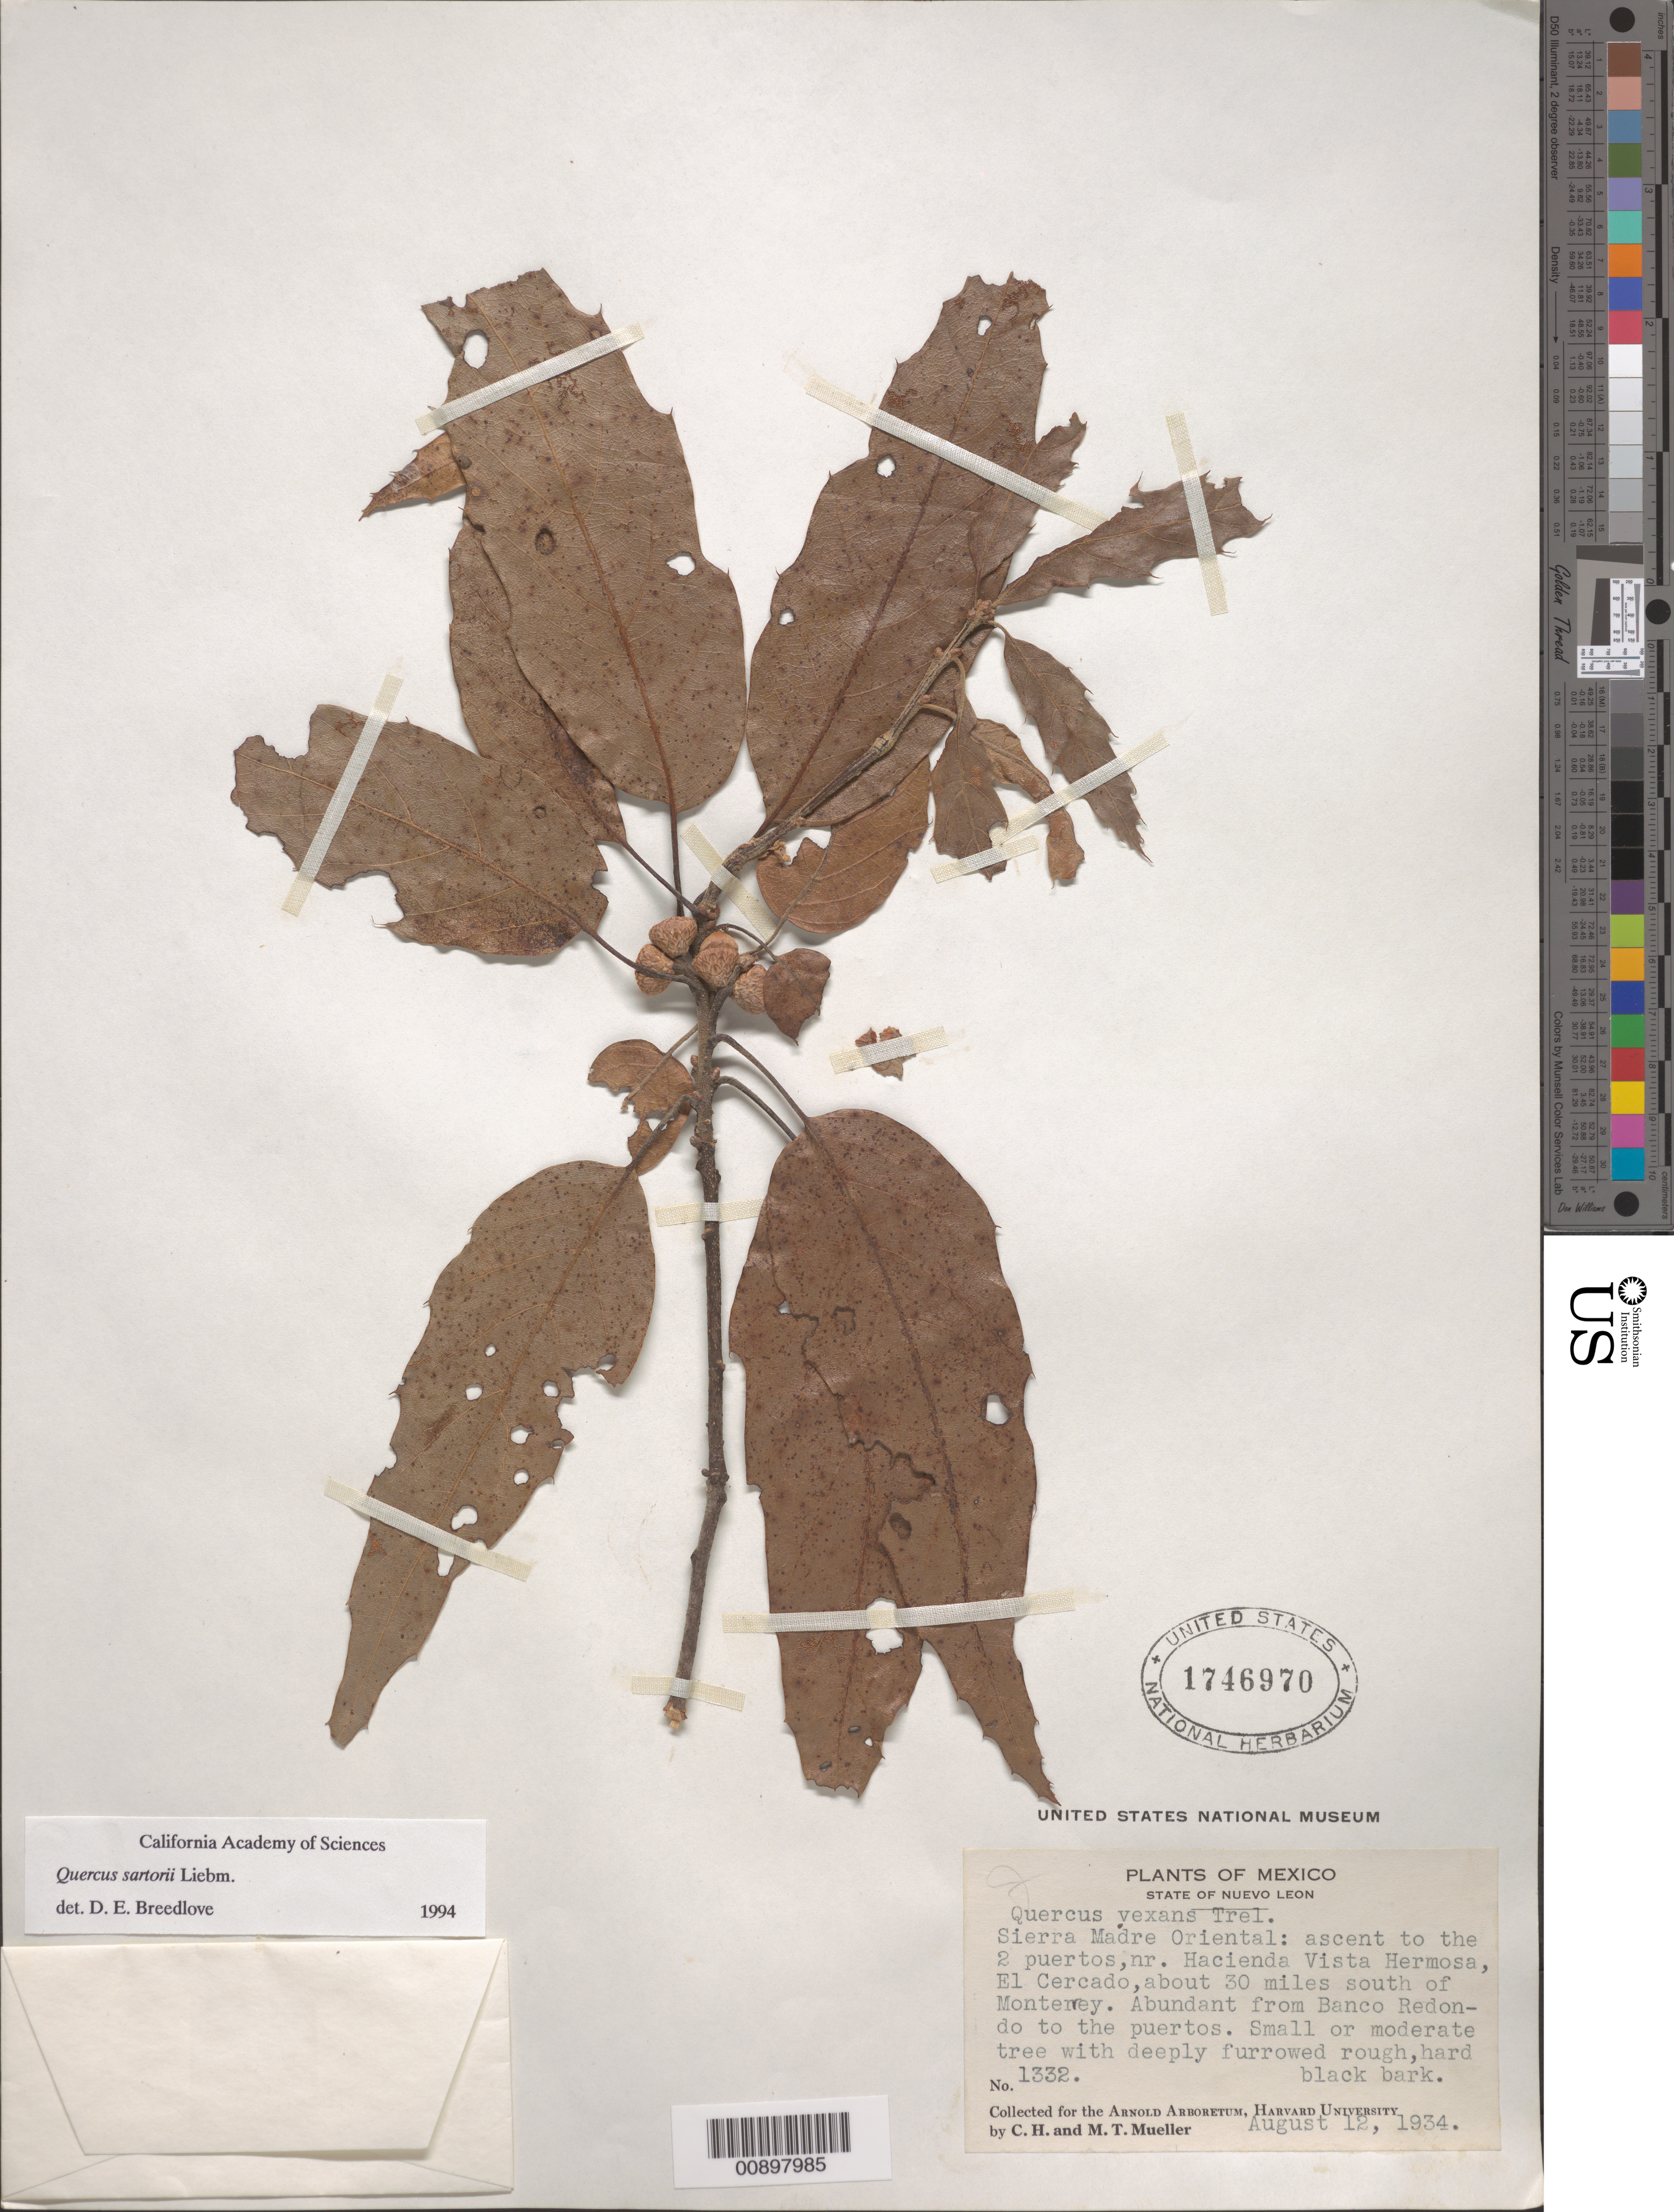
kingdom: Plantae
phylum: Tracheophyta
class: Magnoliopsida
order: Fagales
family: Fagaceae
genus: Quercus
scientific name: Quercus sartorii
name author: Liebm.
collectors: C. H. Mueller & M. Mueller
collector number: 1332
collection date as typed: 12 Aug 1934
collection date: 1934-08-12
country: Mexico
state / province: Nuevo León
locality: Sierra Madre Oriental: ascent to the 2 puertos, nr. Hacienda Vista hermosa, El Cercado, about 30 miles south of Monterrey.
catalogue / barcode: US 1746970